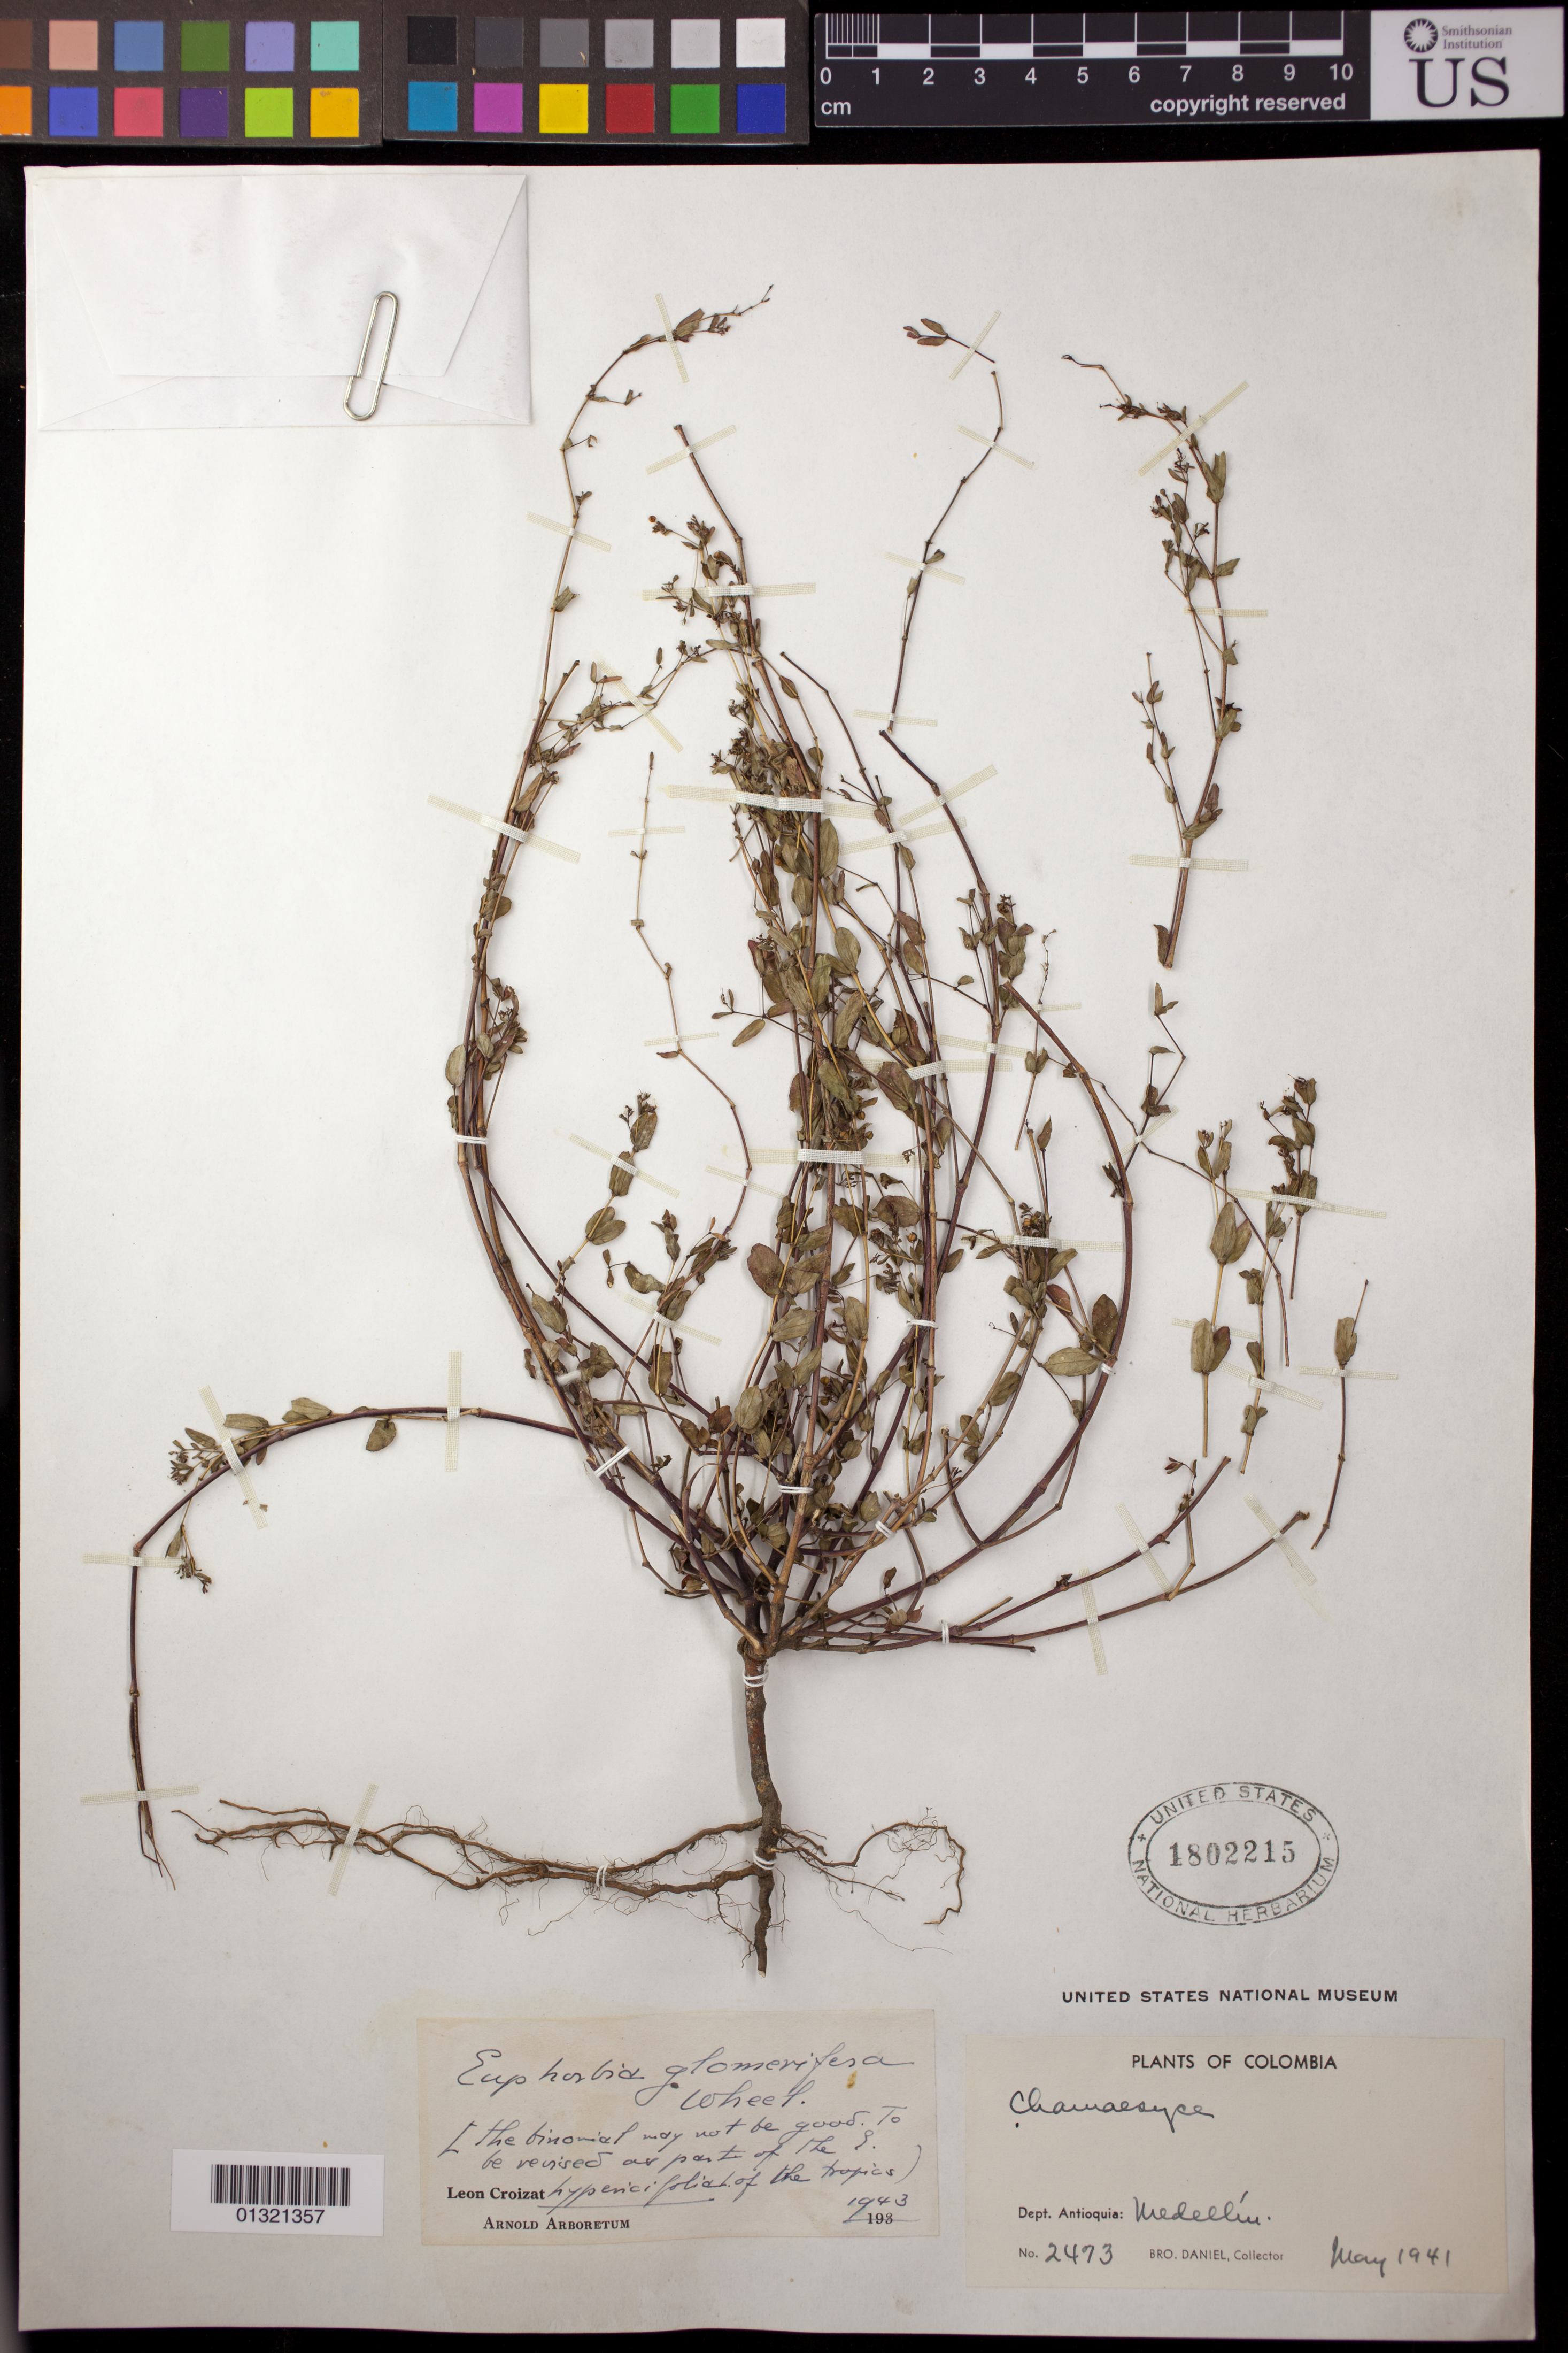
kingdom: Plantae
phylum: Tracheophyta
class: Magnoliopsida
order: Malpighiales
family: Euphorbiaceae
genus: Euphorbia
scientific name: Euphorbia hypericifolia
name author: L.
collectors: Bro. Daniel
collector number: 2473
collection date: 1941-05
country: Colombia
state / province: Antioquia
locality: Medellín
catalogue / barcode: US 1802215